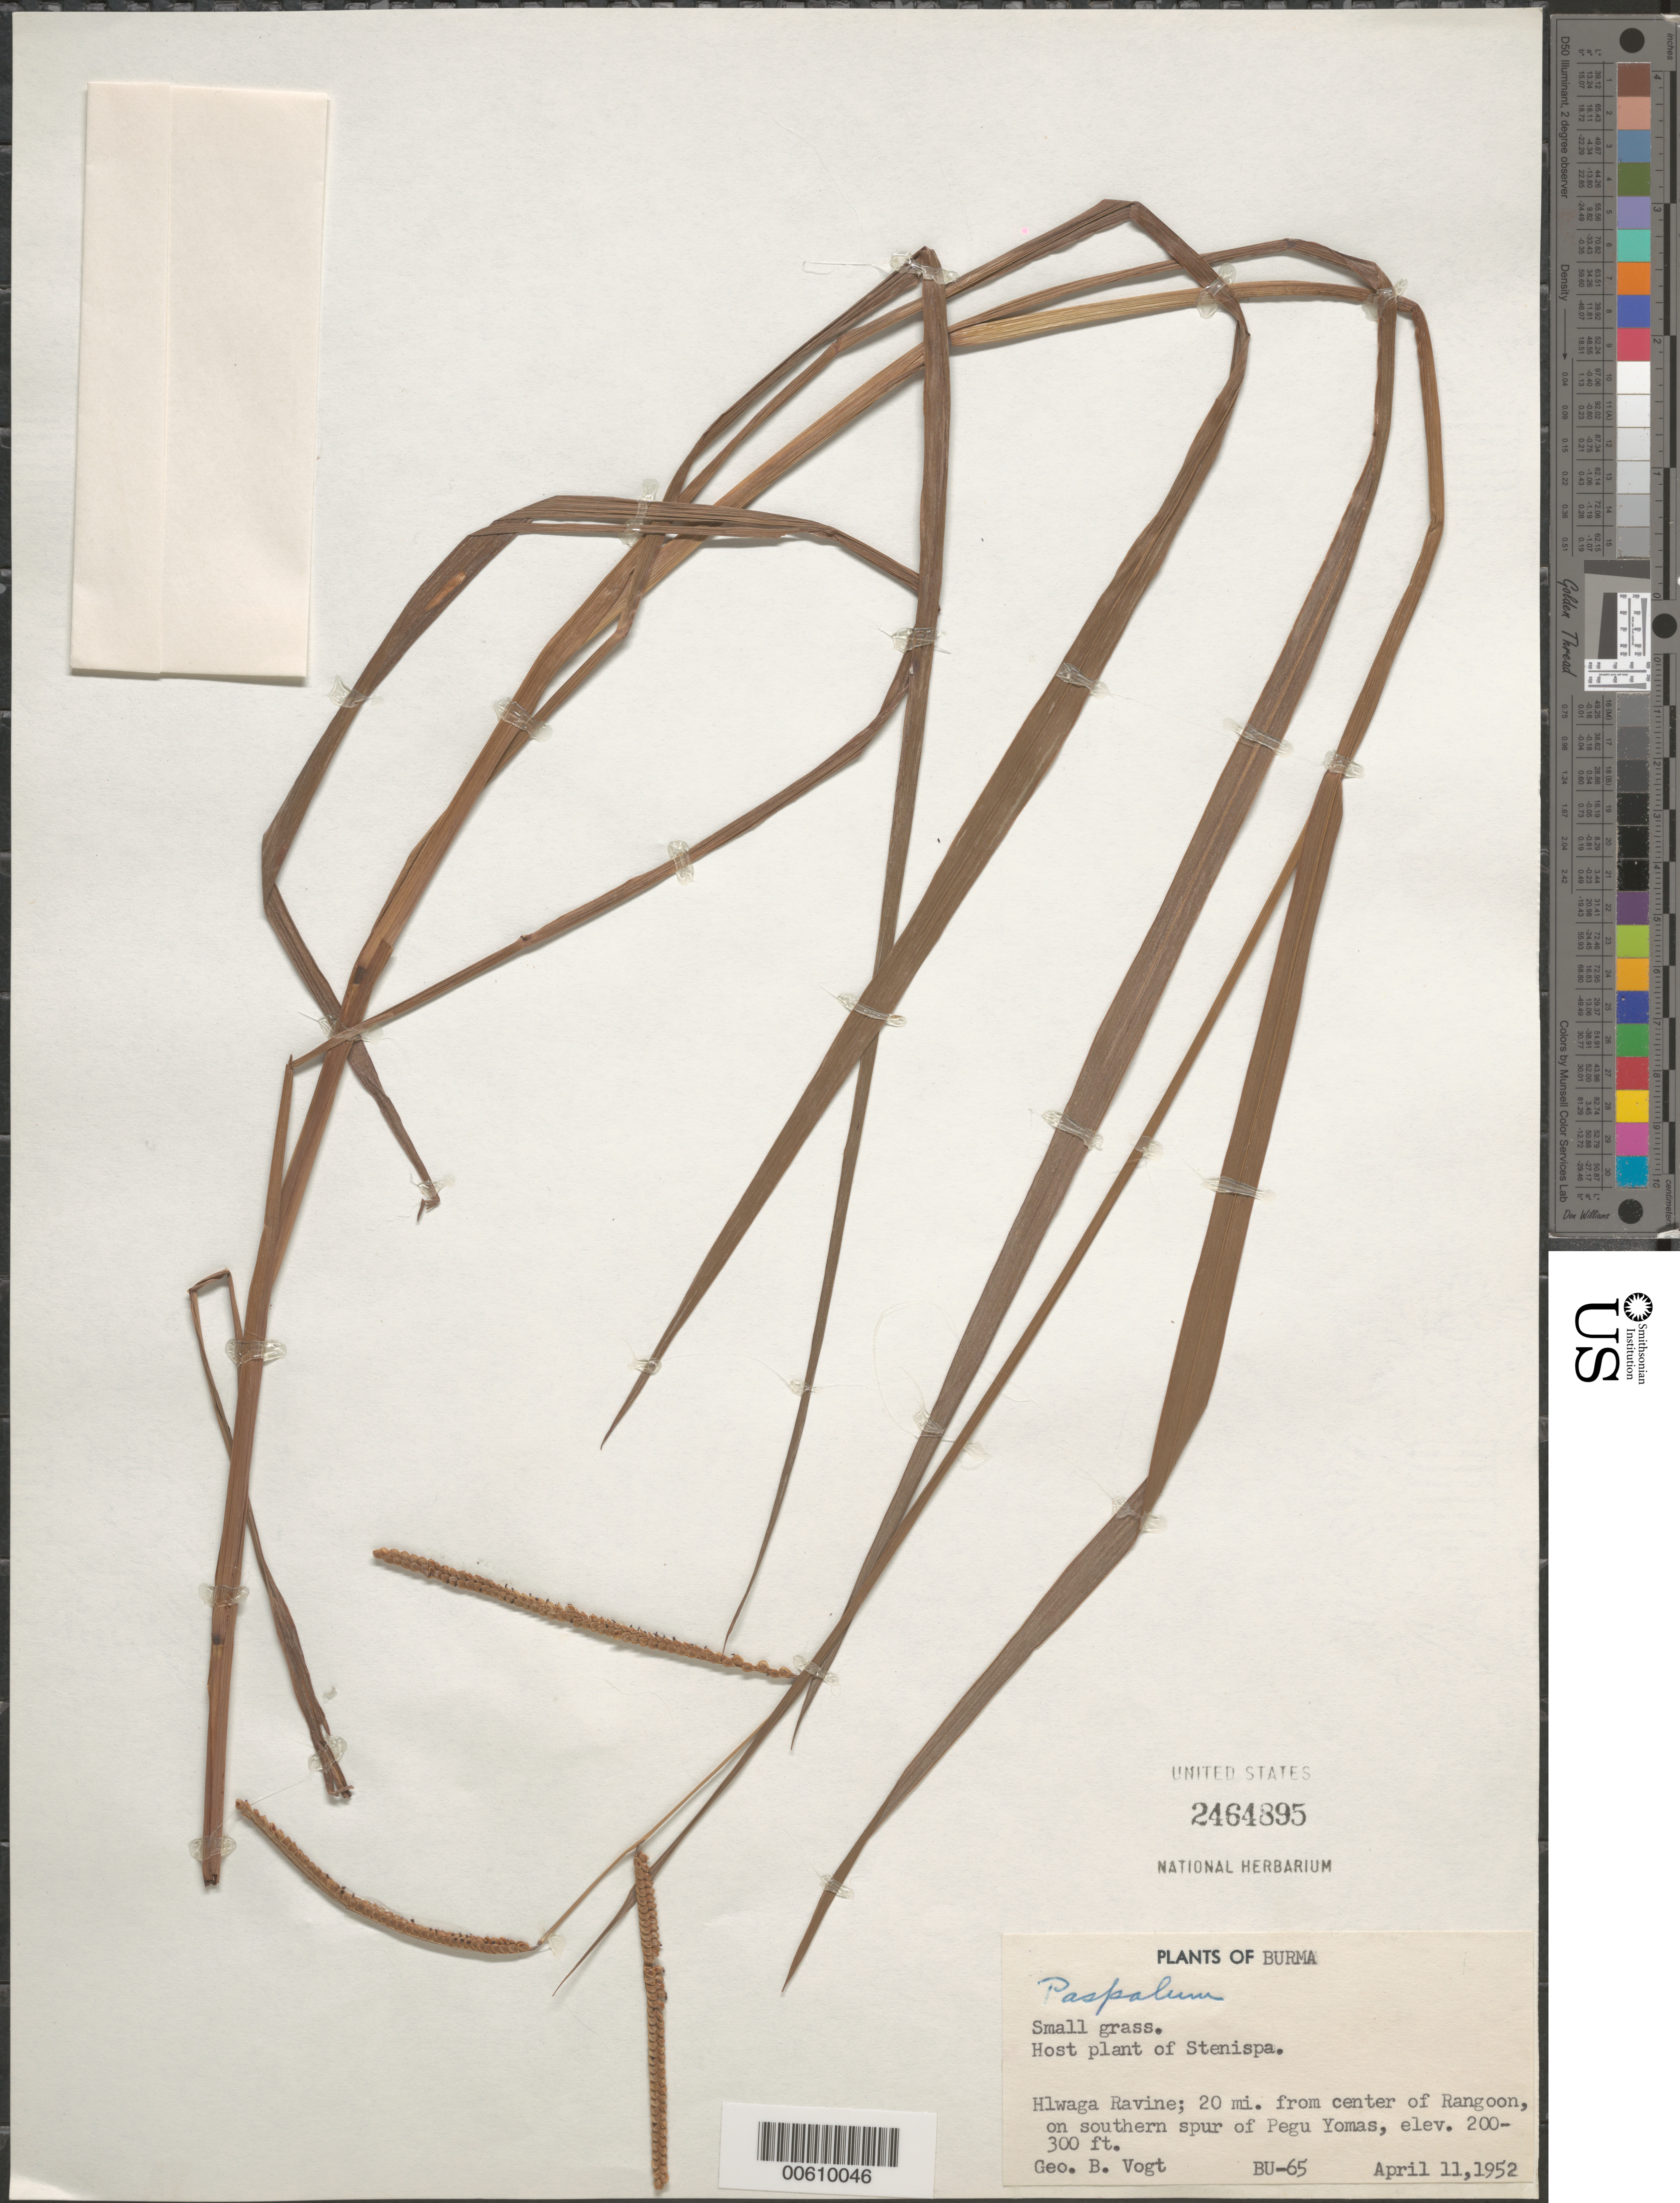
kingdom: Plantae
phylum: Tracheophyta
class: Liliopsida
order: Poales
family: Poaceae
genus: Paspalum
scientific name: Paspalum sp.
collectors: G. Vogt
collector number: BU-65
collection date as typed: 11 Apr 1952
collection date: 1952-04-11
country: Myanmar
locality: Hlwaga Ravine, Rangoon, S spur of Pegu Yomas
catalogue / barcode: US 2464895